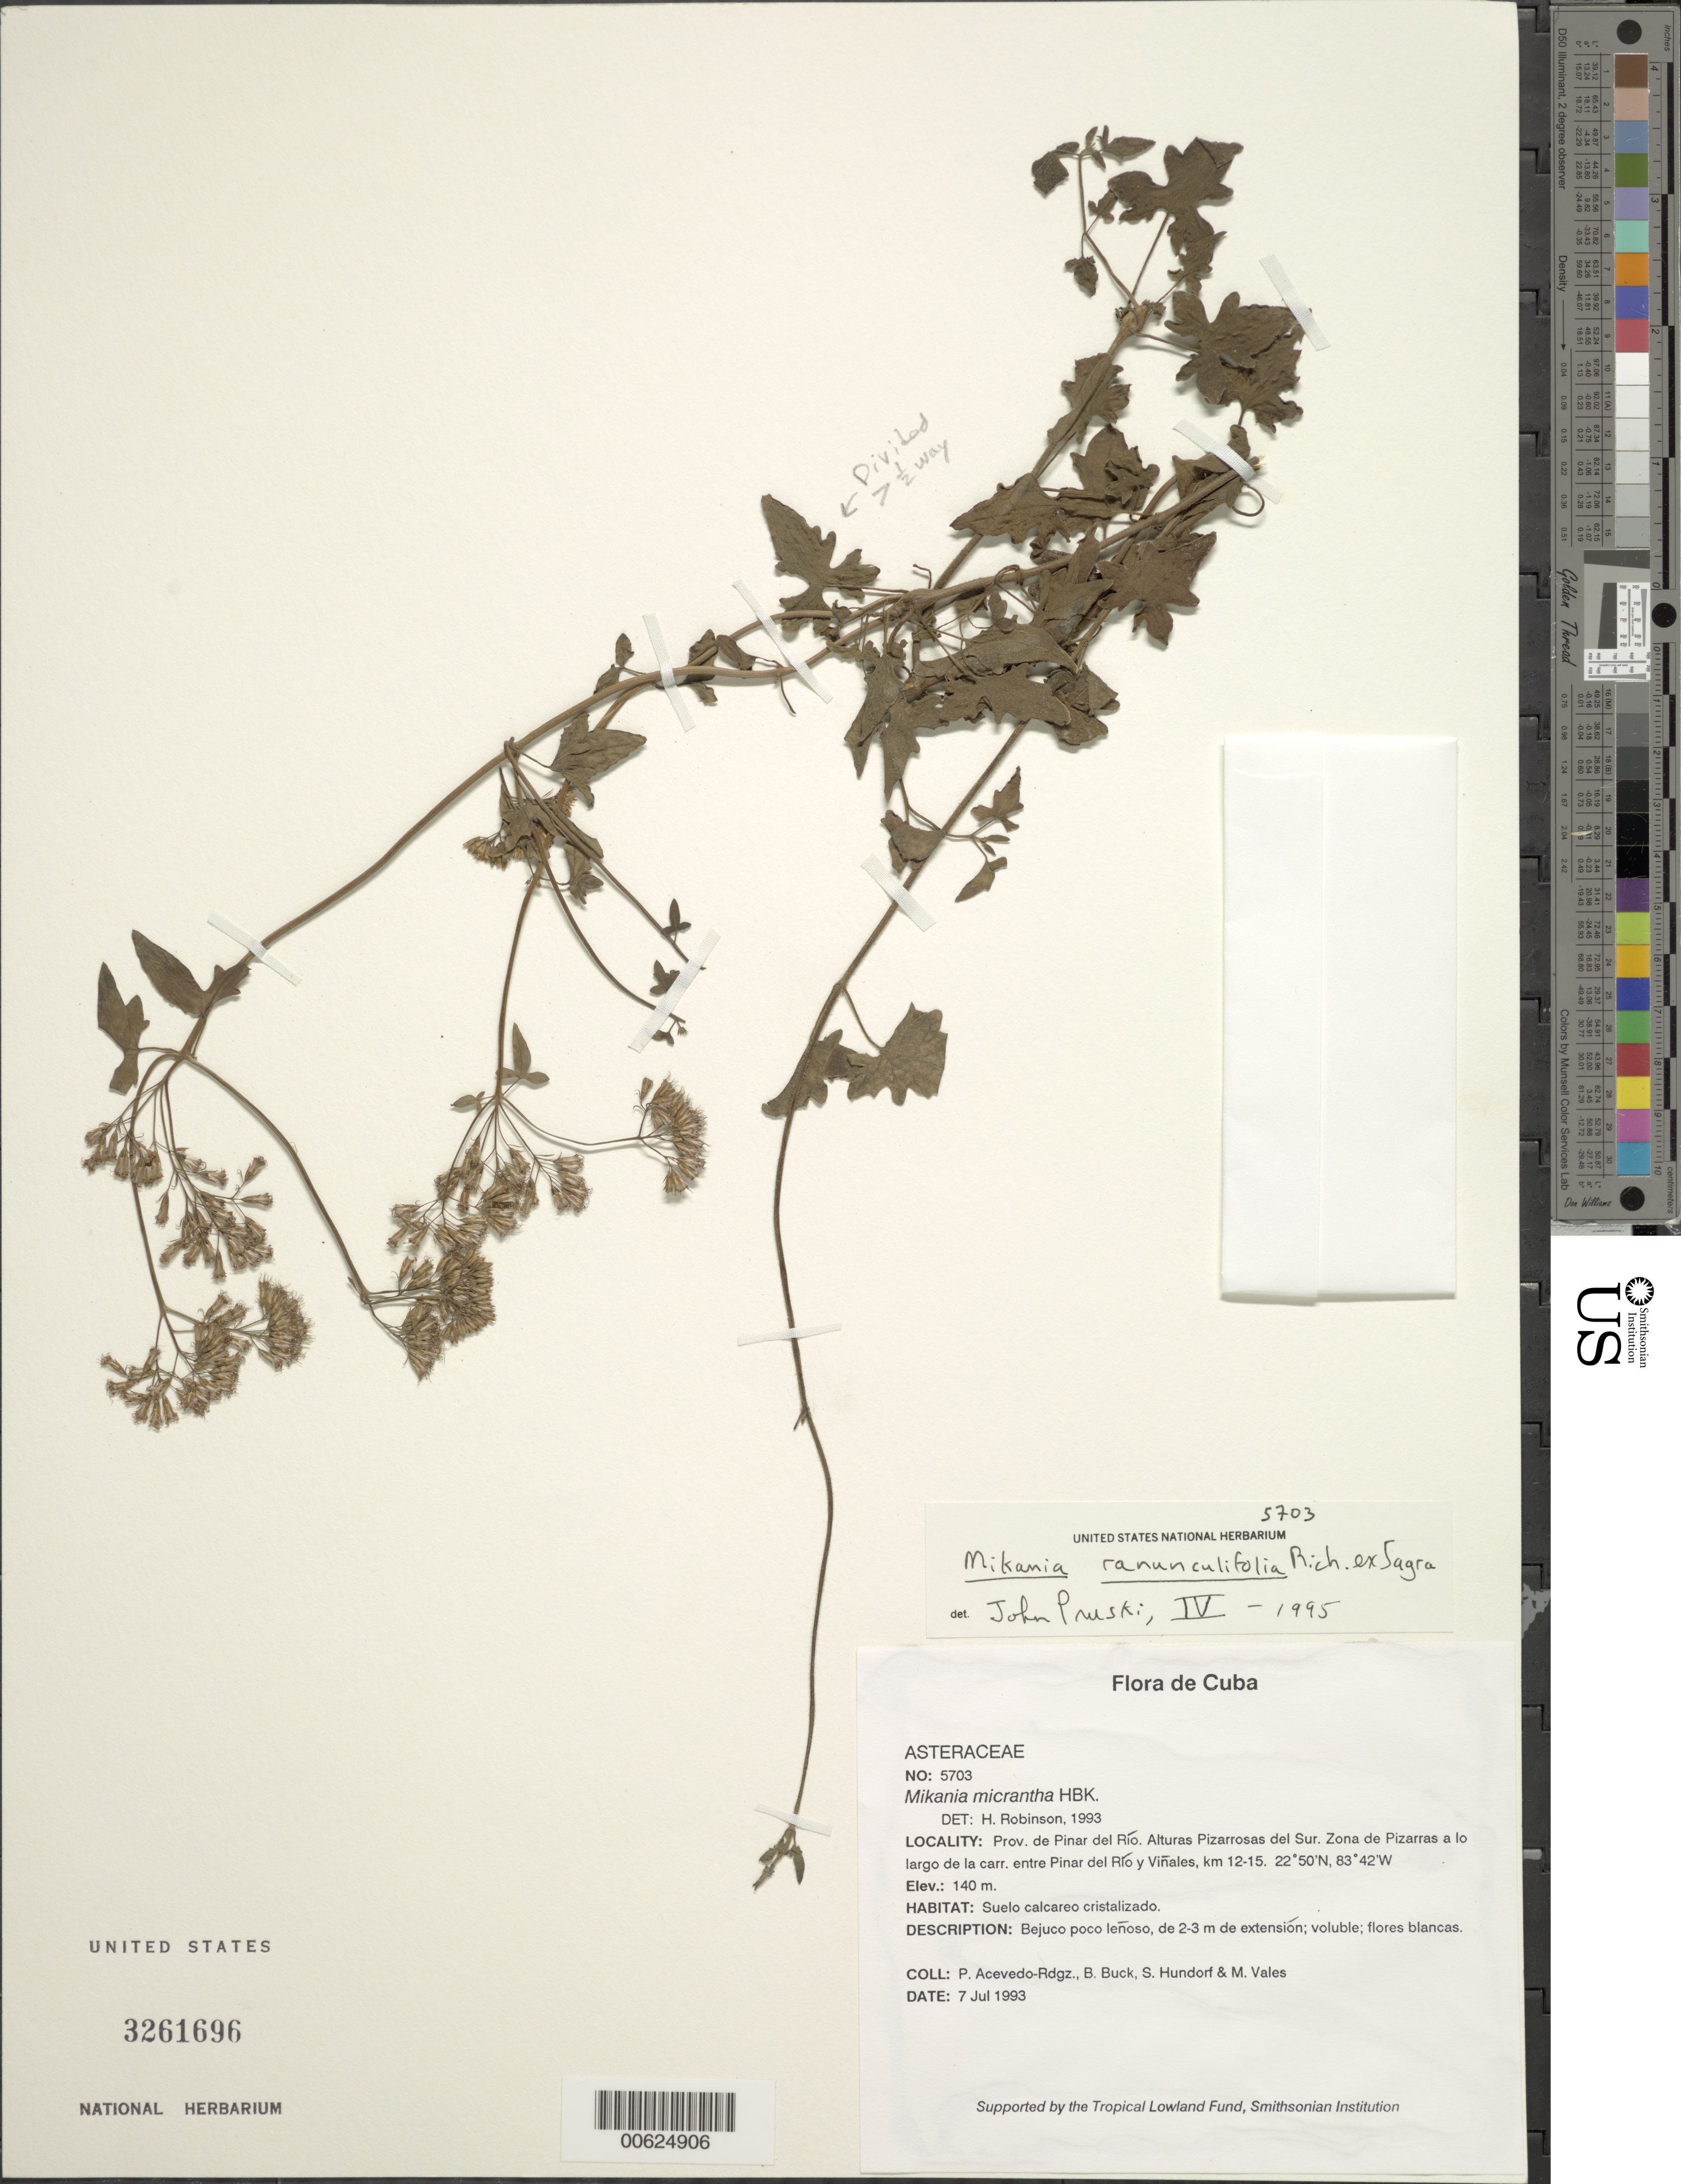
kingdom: Plantae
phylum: Tracheophyta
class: Magnoliopsida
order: Asterales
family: Asteraceae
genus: Mikania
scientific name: Mikania ranunculifolia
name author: A. Rich.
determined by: Pruski, J. F.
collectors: P. Acevedo-Rodr., B. Buck, S. Hundorf & M. Vales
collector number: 5703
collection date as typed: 07 Jul 1993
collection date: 1993-07-07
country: Cuba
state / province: Pinar del Rio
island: Cuba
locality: Prov de Pinar del Río Alturas Pizarrosas del Sur Zona de Pizarras a lo largo de la carr entre Pinar del Río y Vinales, km 12-15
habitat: Suelo calcareo cristalizado.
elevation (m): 140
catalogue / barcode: US 3261696